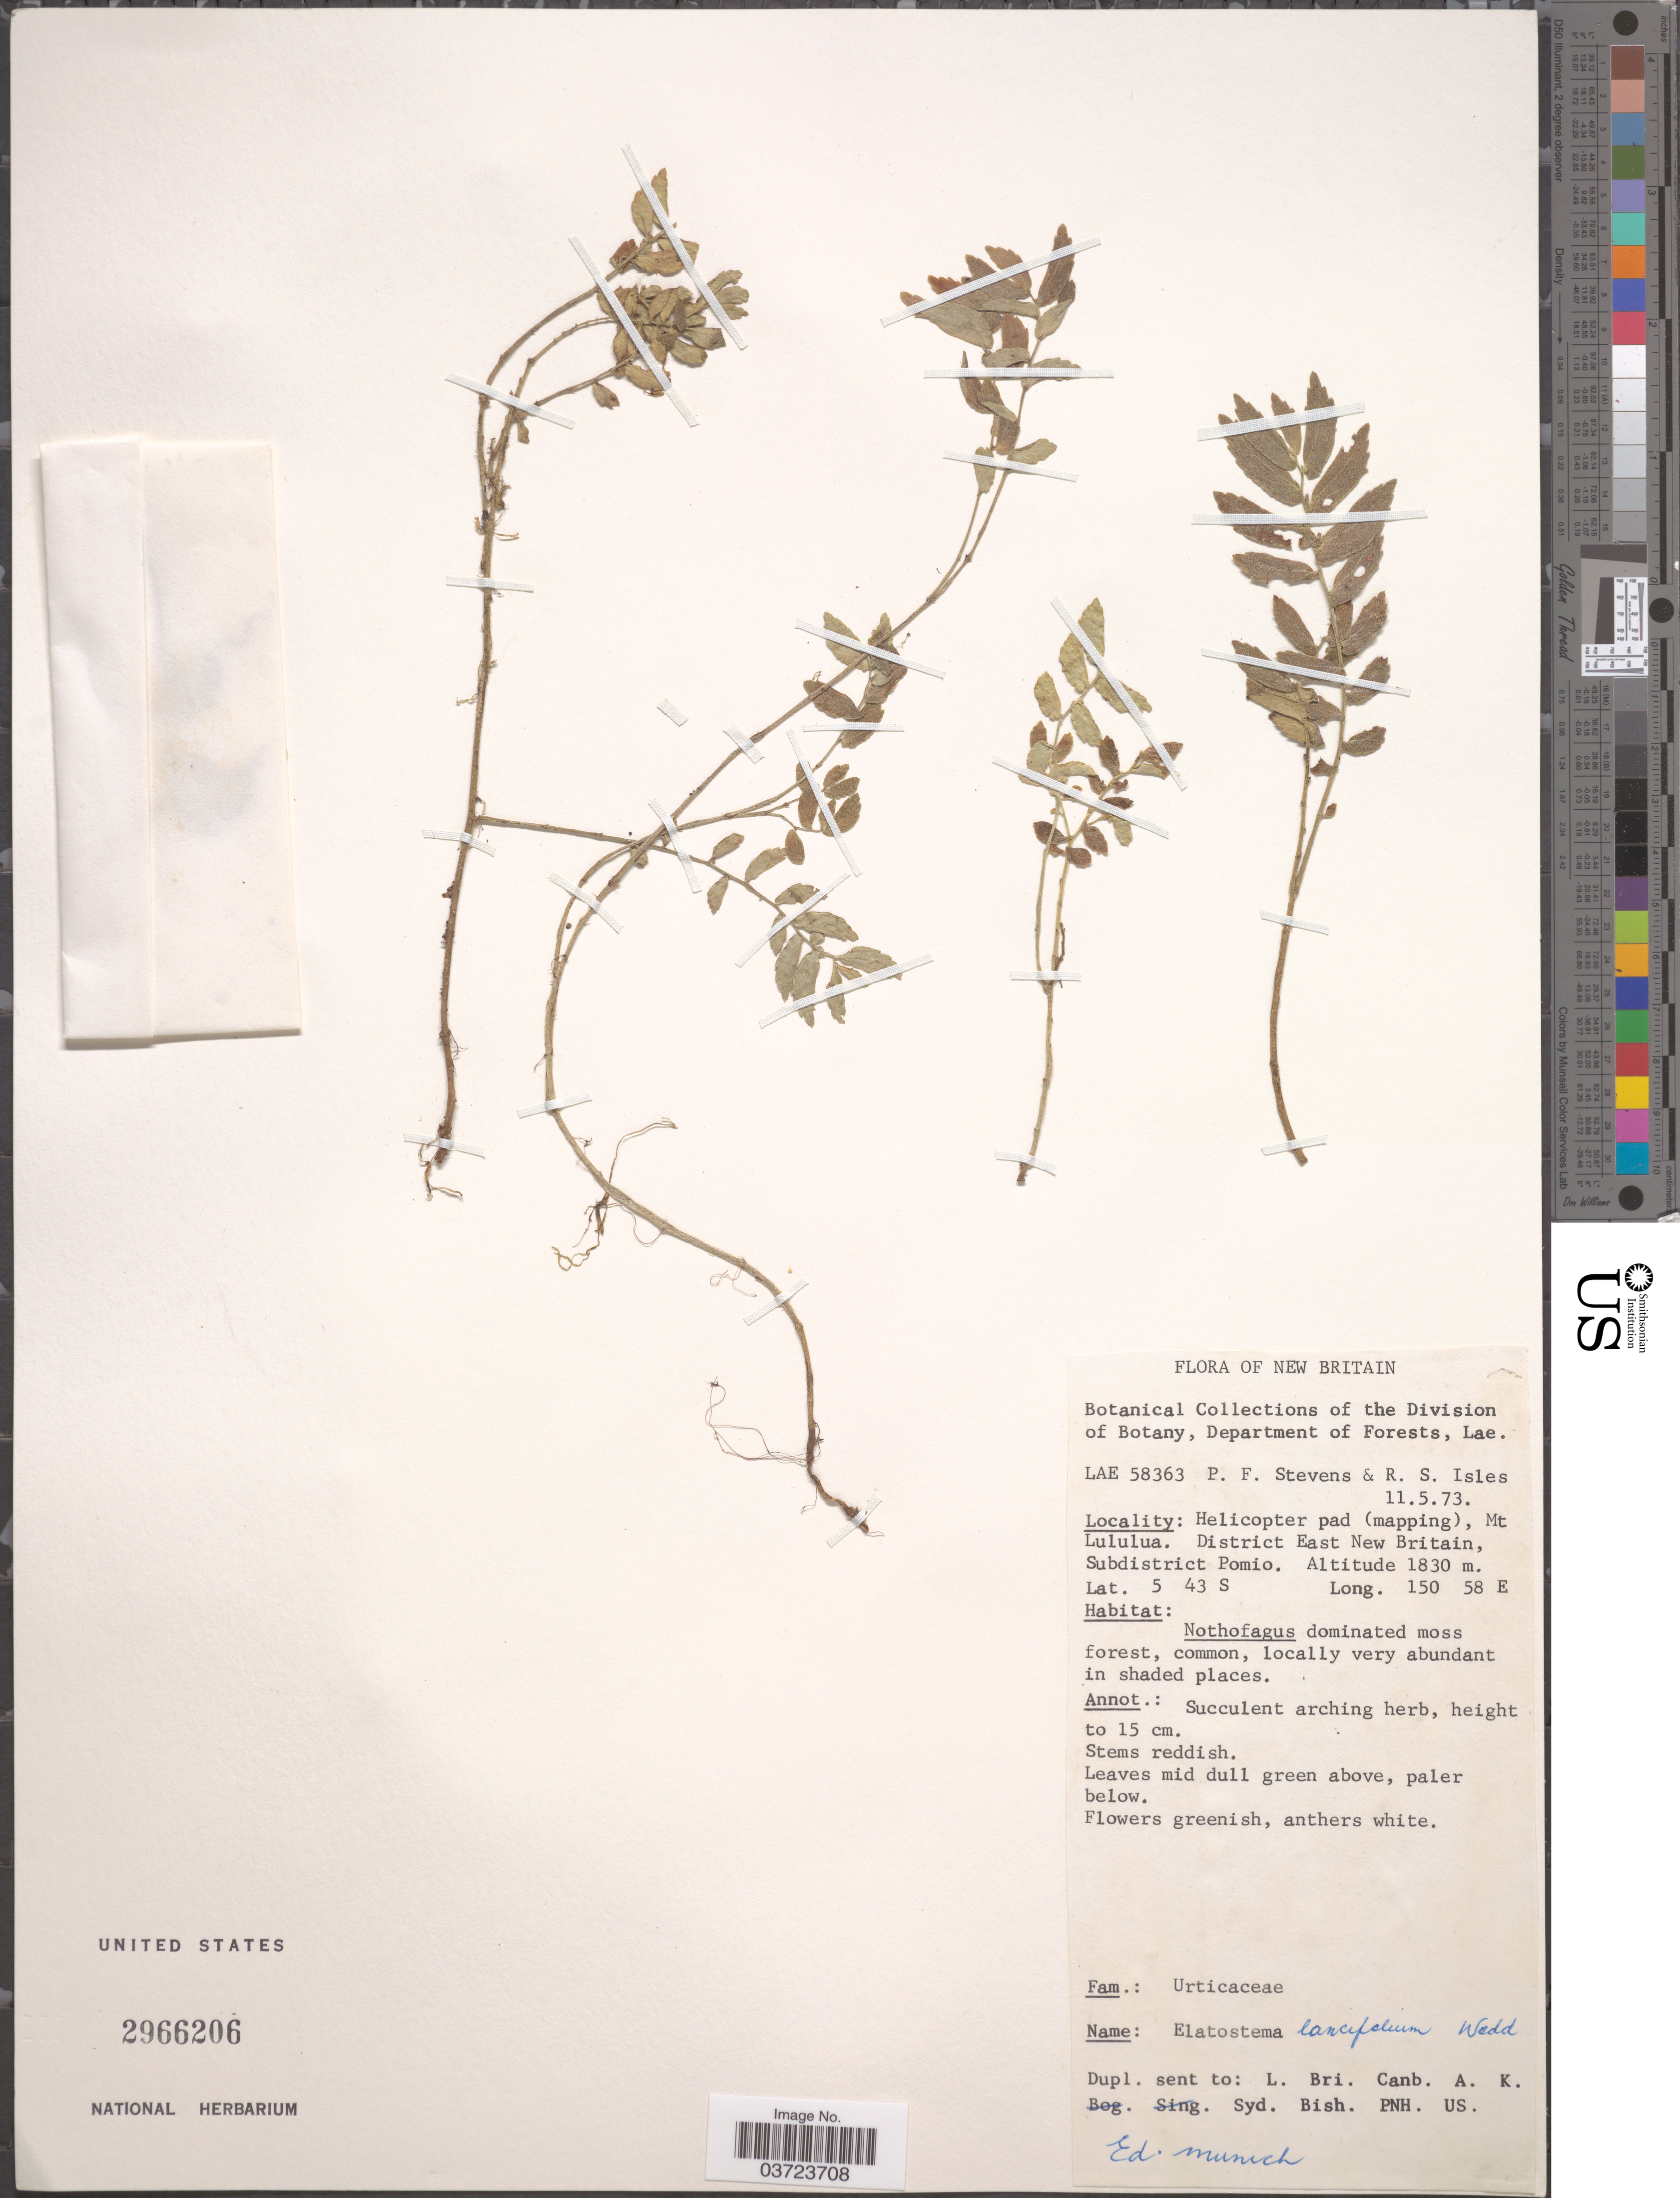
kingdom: Plantae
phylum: Tracheophyta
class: Magnoliopsida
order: Rosales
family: Urticaceae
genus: Elatostema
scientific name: Elatostema lancifolium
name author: Wedd.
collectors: P. F. Stevens & R. Isles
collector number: LAE58363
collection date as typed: Transcribed d/m/y: 11/5/73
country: Papua New Guinea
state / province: East New Britain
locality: New Britain. Helicopter pad (mapping), Mt. Lululua. District East New Britain, Subdistrict Pomio.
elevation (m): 1830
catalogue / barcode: US 2966206